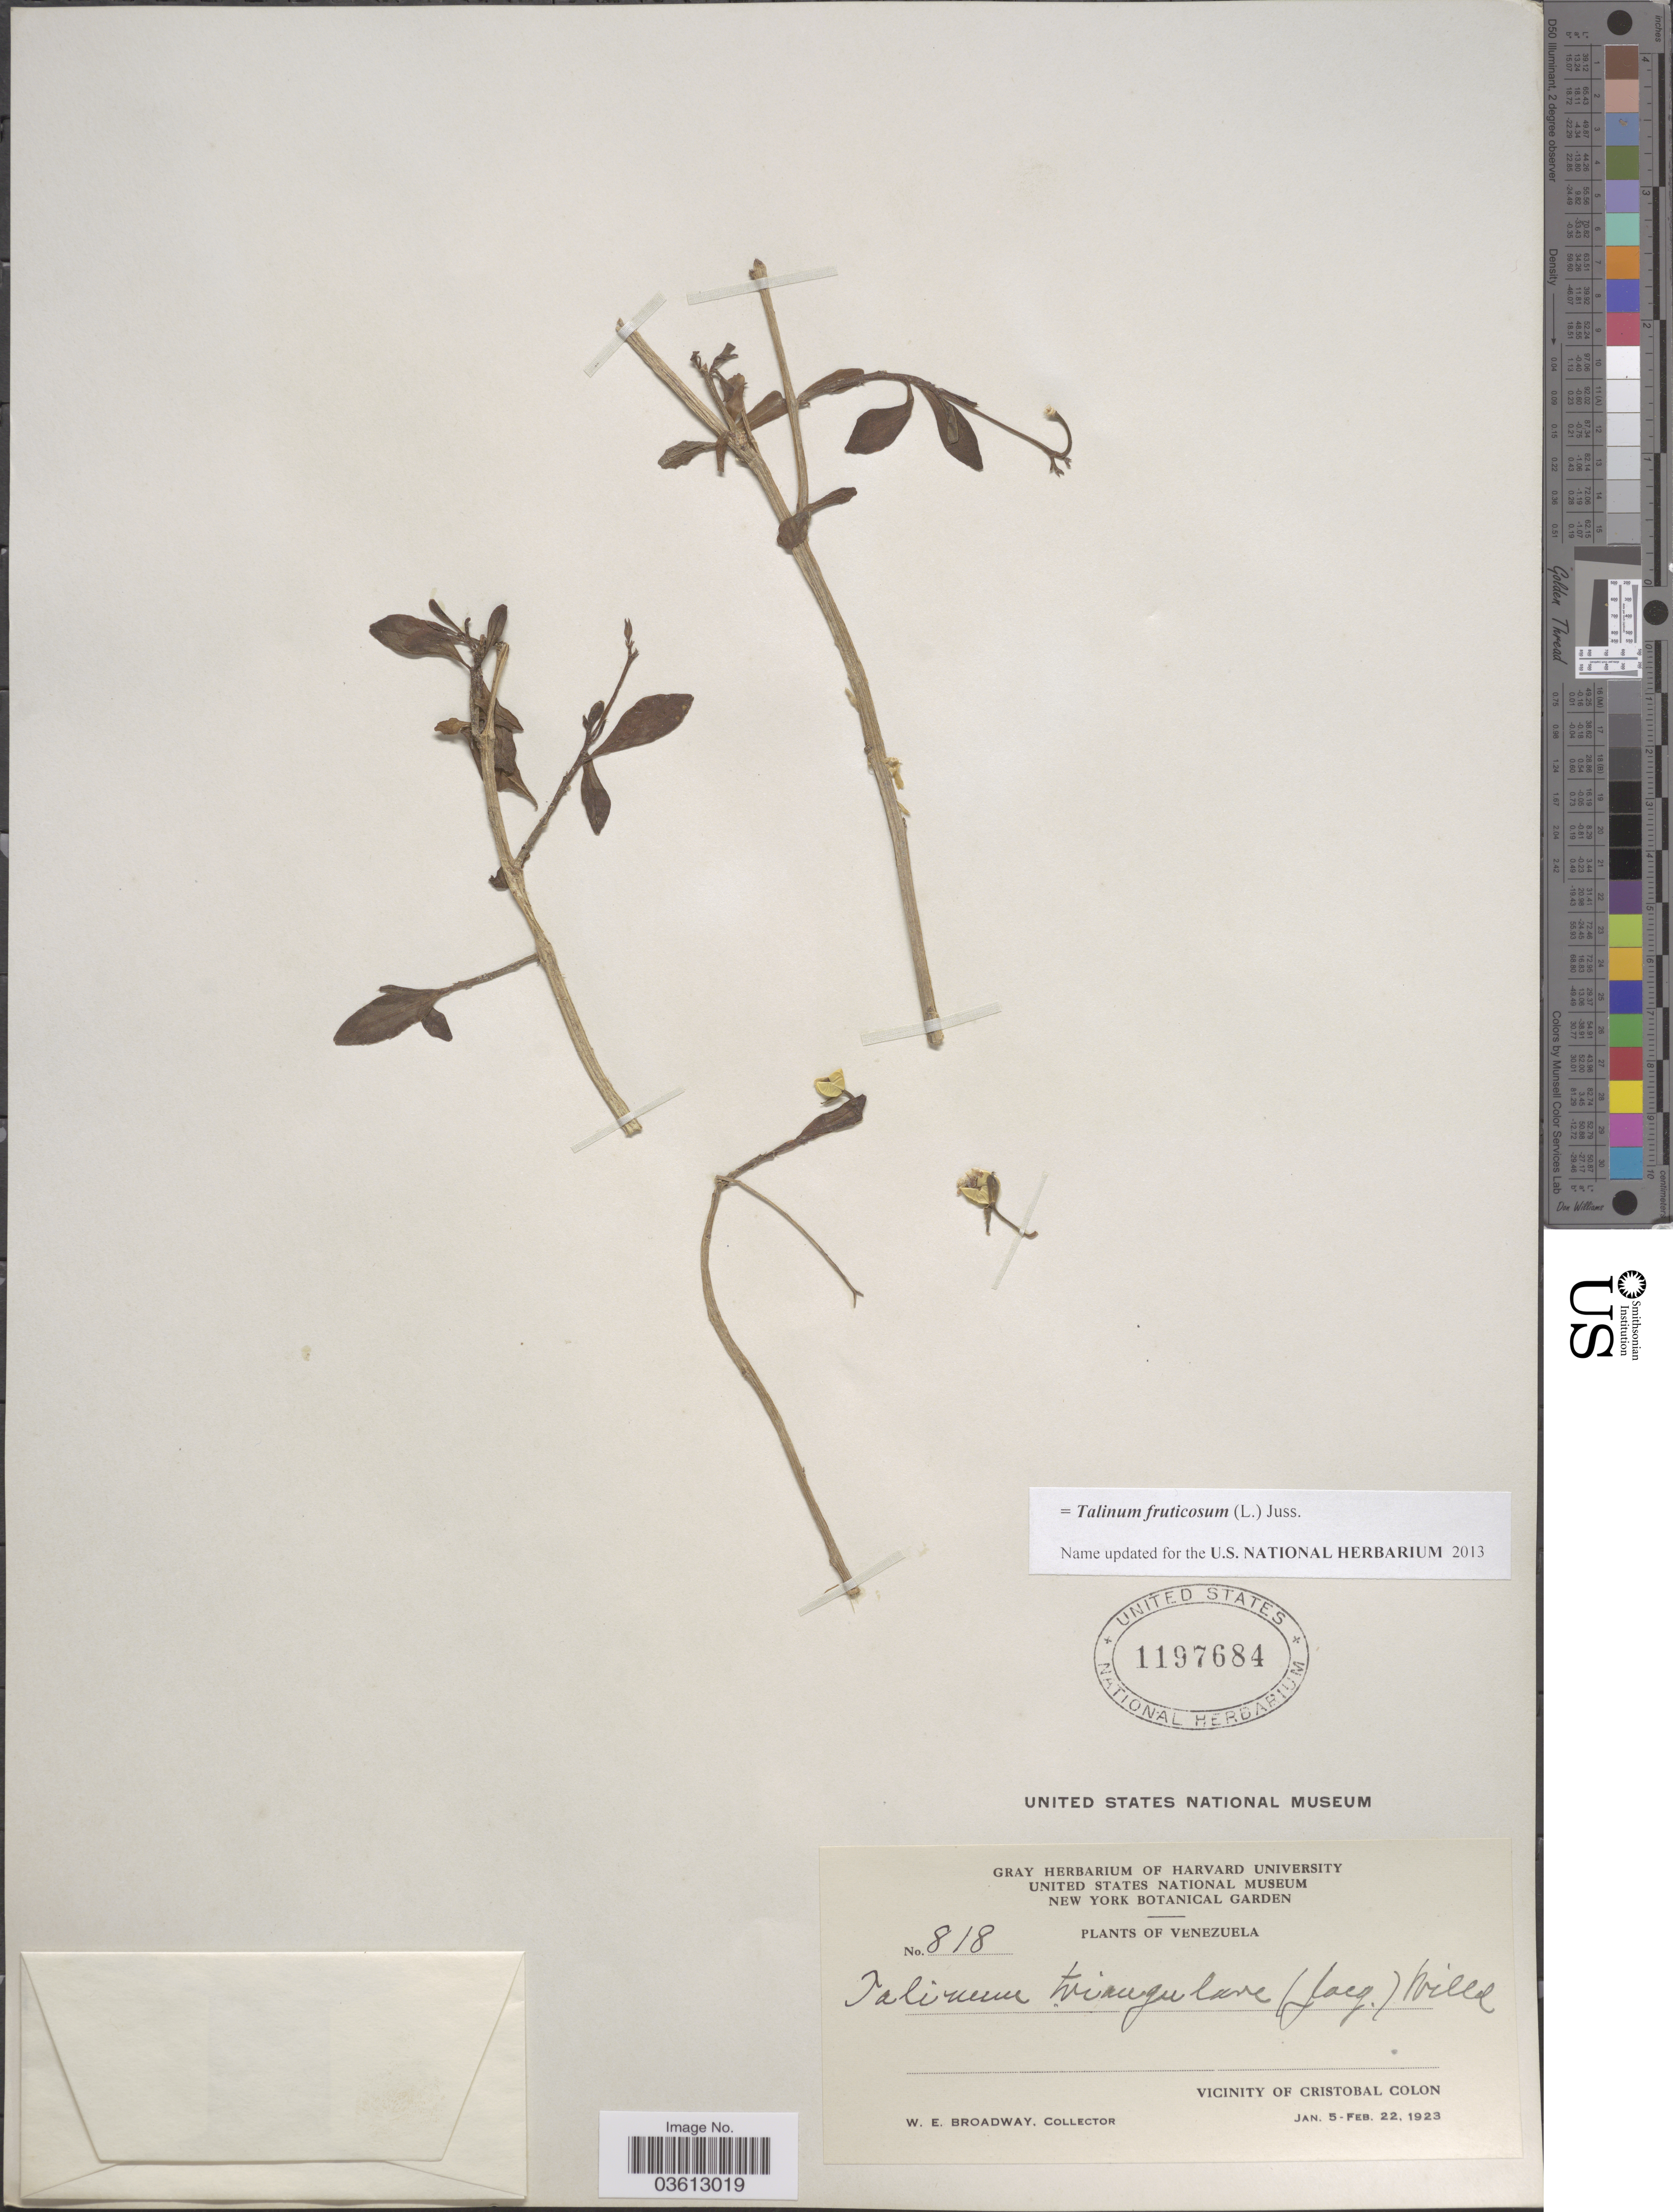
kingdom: Plantae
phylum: Tracheophyta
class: Magnoliopsida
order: Caryophyllales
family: Talinaceae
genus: Talinum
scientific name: Talinum fruticosum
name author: (L.) Juss.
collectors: W. E. Broadway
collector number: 818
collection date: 1923-01-05/1923-02-22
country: Venezuela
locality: Vicinity of Cristobal Colon.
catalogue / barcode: US 1197684